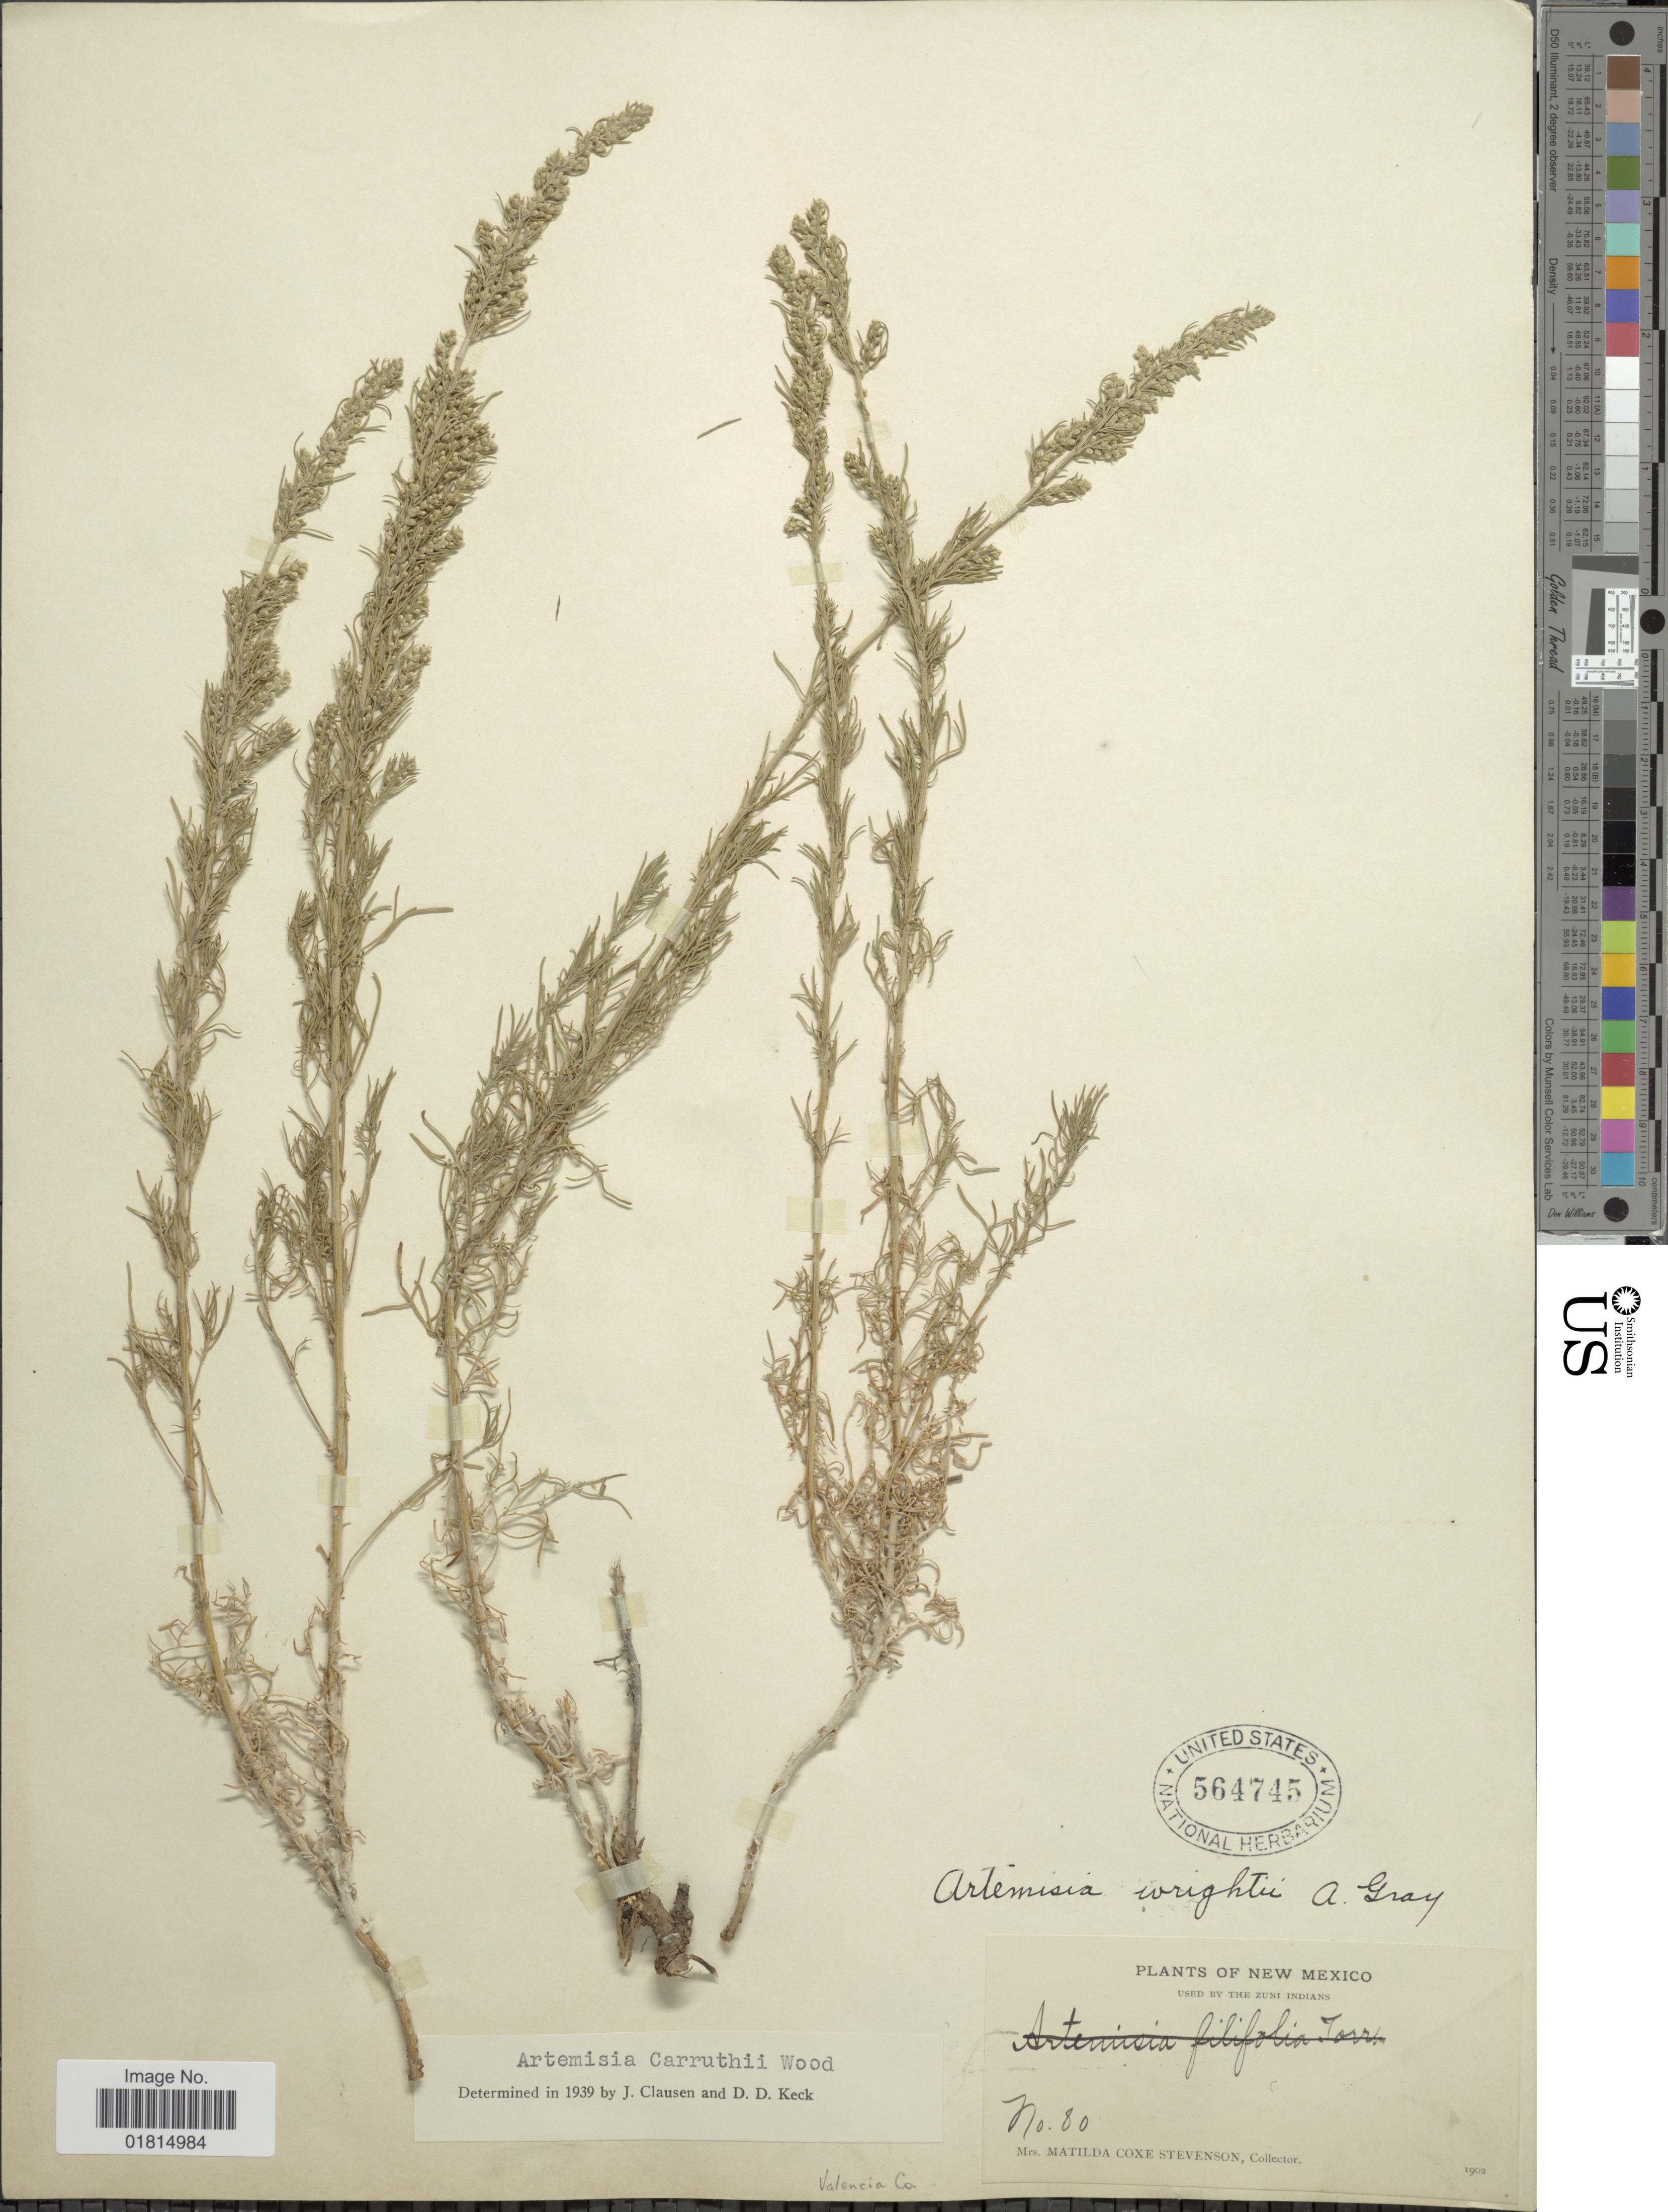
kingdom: Plantae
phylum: Tracheophyta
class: Magnoliopsida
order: Asterales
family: Asteraceae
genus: Artemisia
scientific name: Artemisia carruthii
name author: Alph. Wood ex Carruth.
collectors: M. Stevenson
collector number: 80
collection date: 1902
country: United States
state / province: New Mexico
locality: Zuni Indians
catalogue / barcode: US 564745